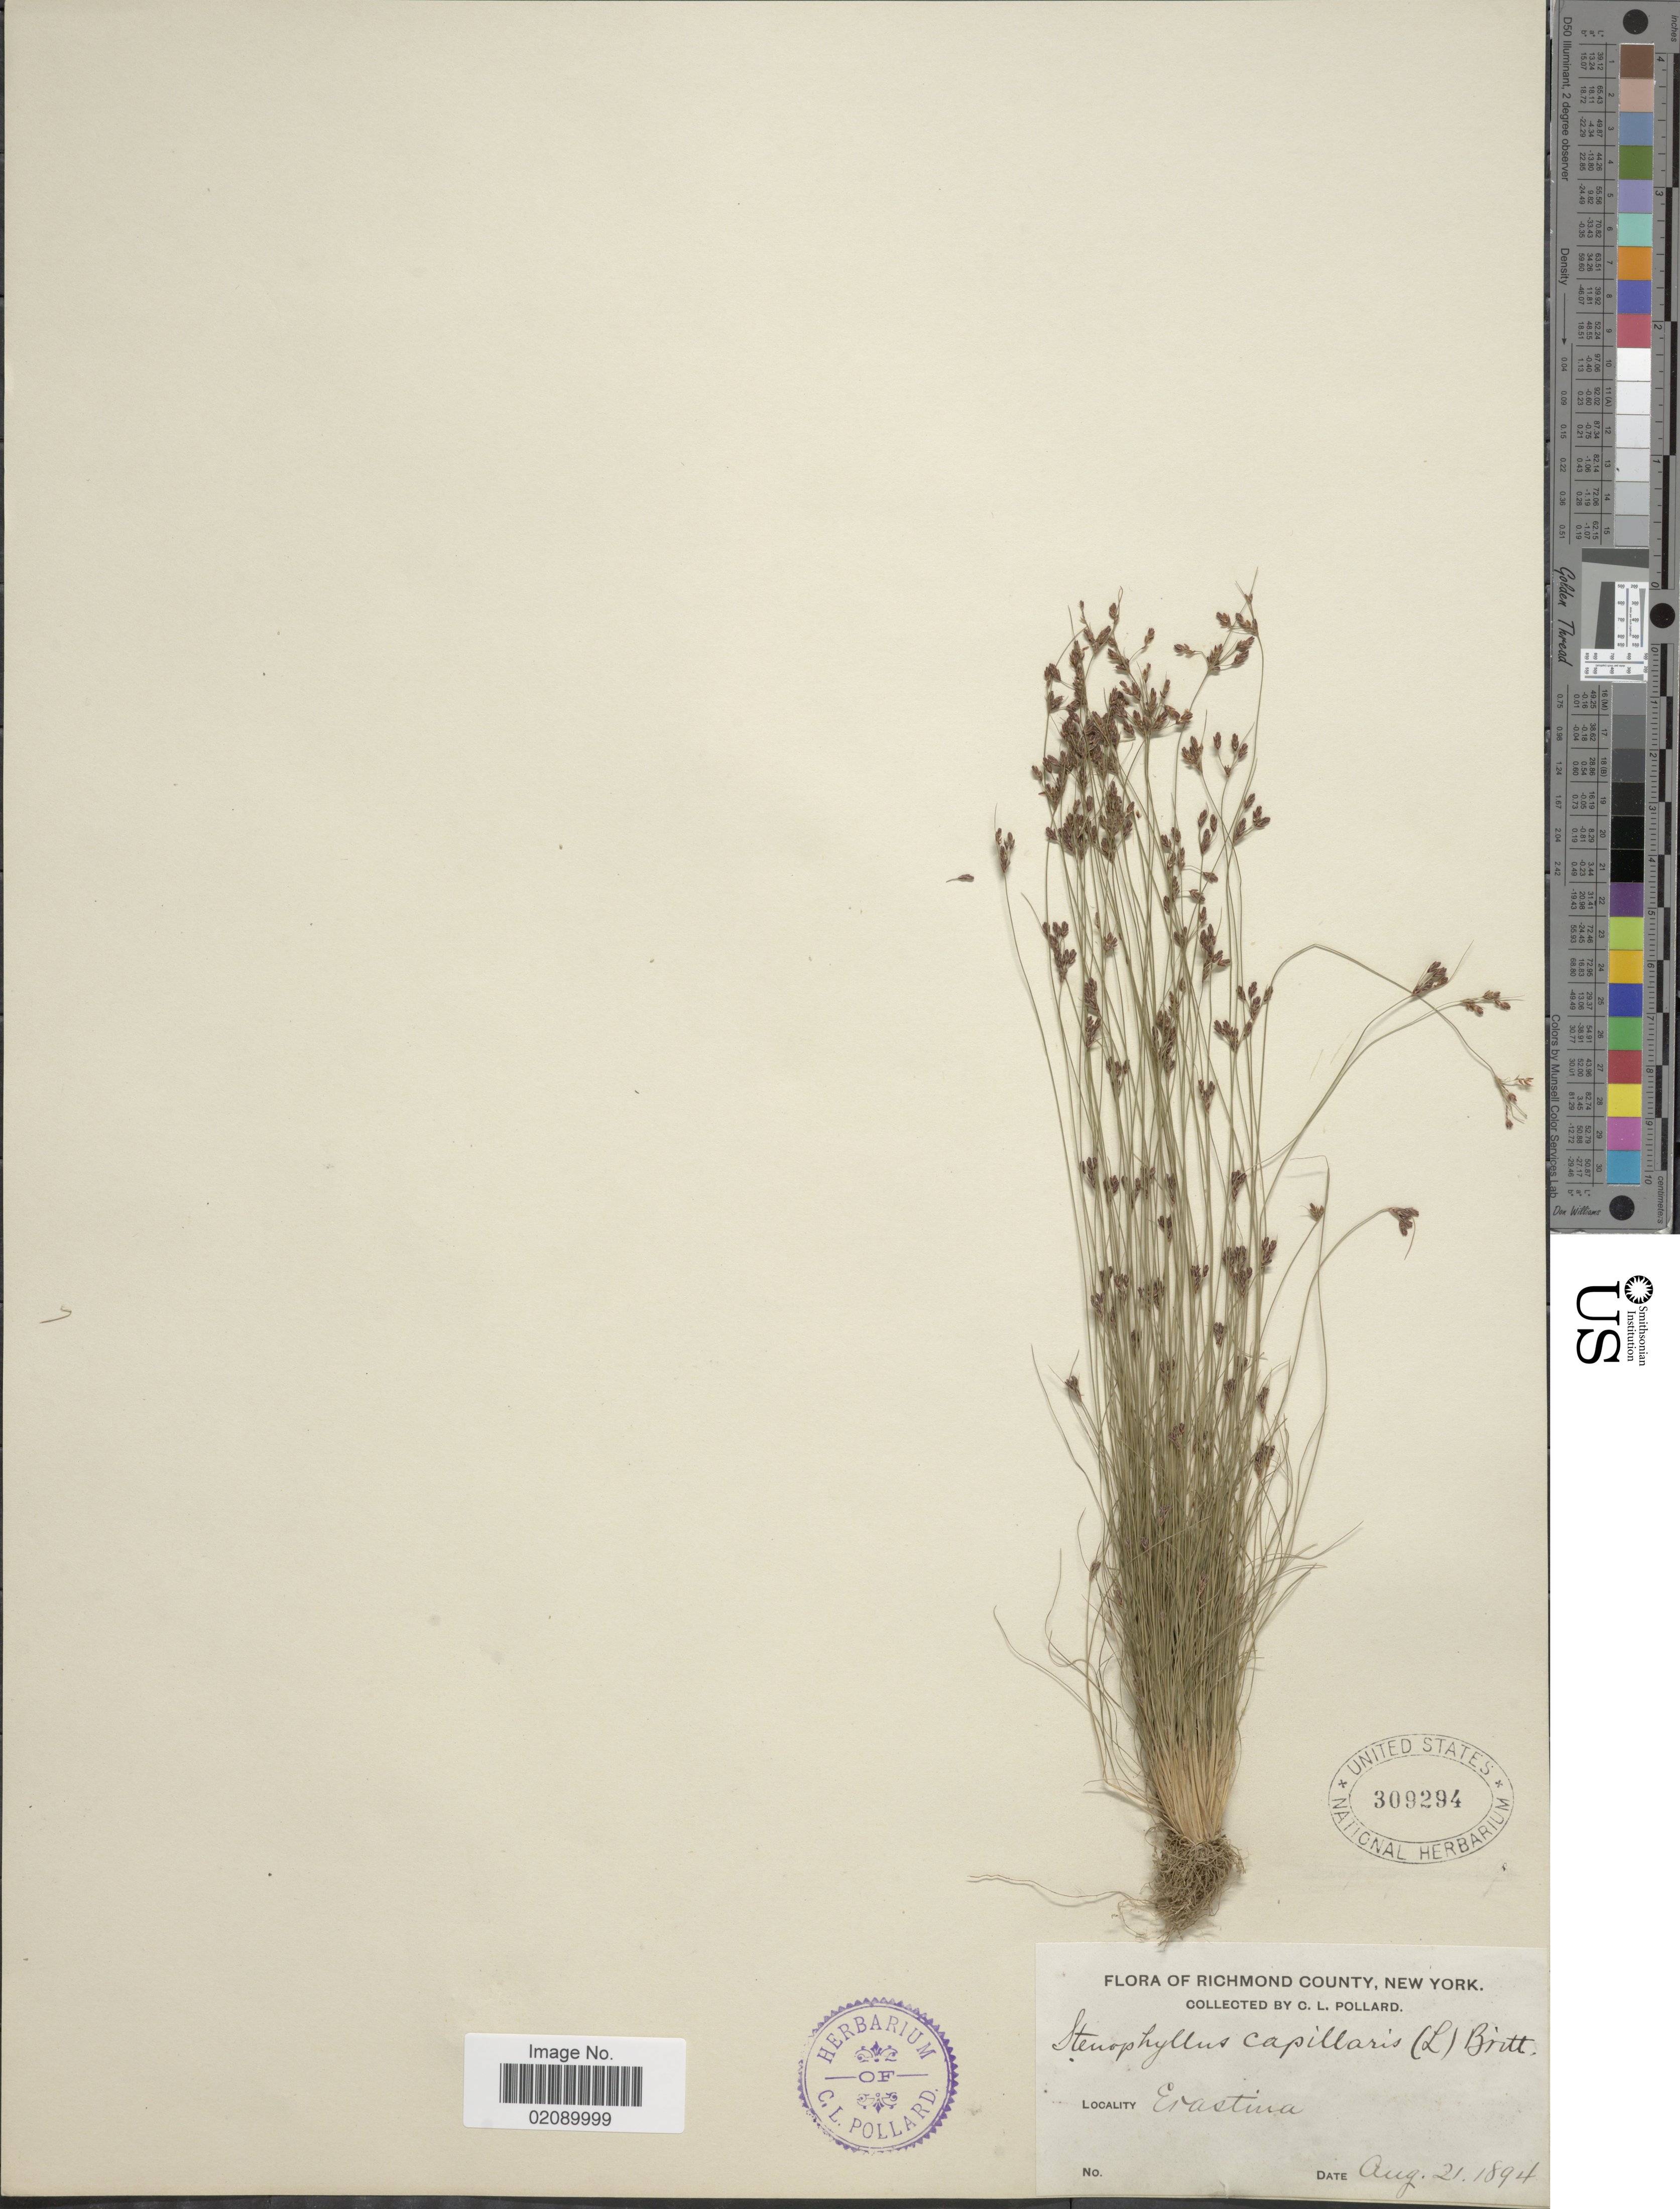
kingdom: Plantae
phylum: Tracheophyta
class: Liliopsida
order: Poales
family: Cyperaceae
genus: Bulbostylis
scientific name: Bulbostylis capillaris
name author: (L.) Kunth ex C.B. Clarke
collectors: C. L. Pollard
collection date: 1894-08-21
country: United States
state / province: New York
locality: Richmond County, Erastina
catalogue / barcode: US 309294